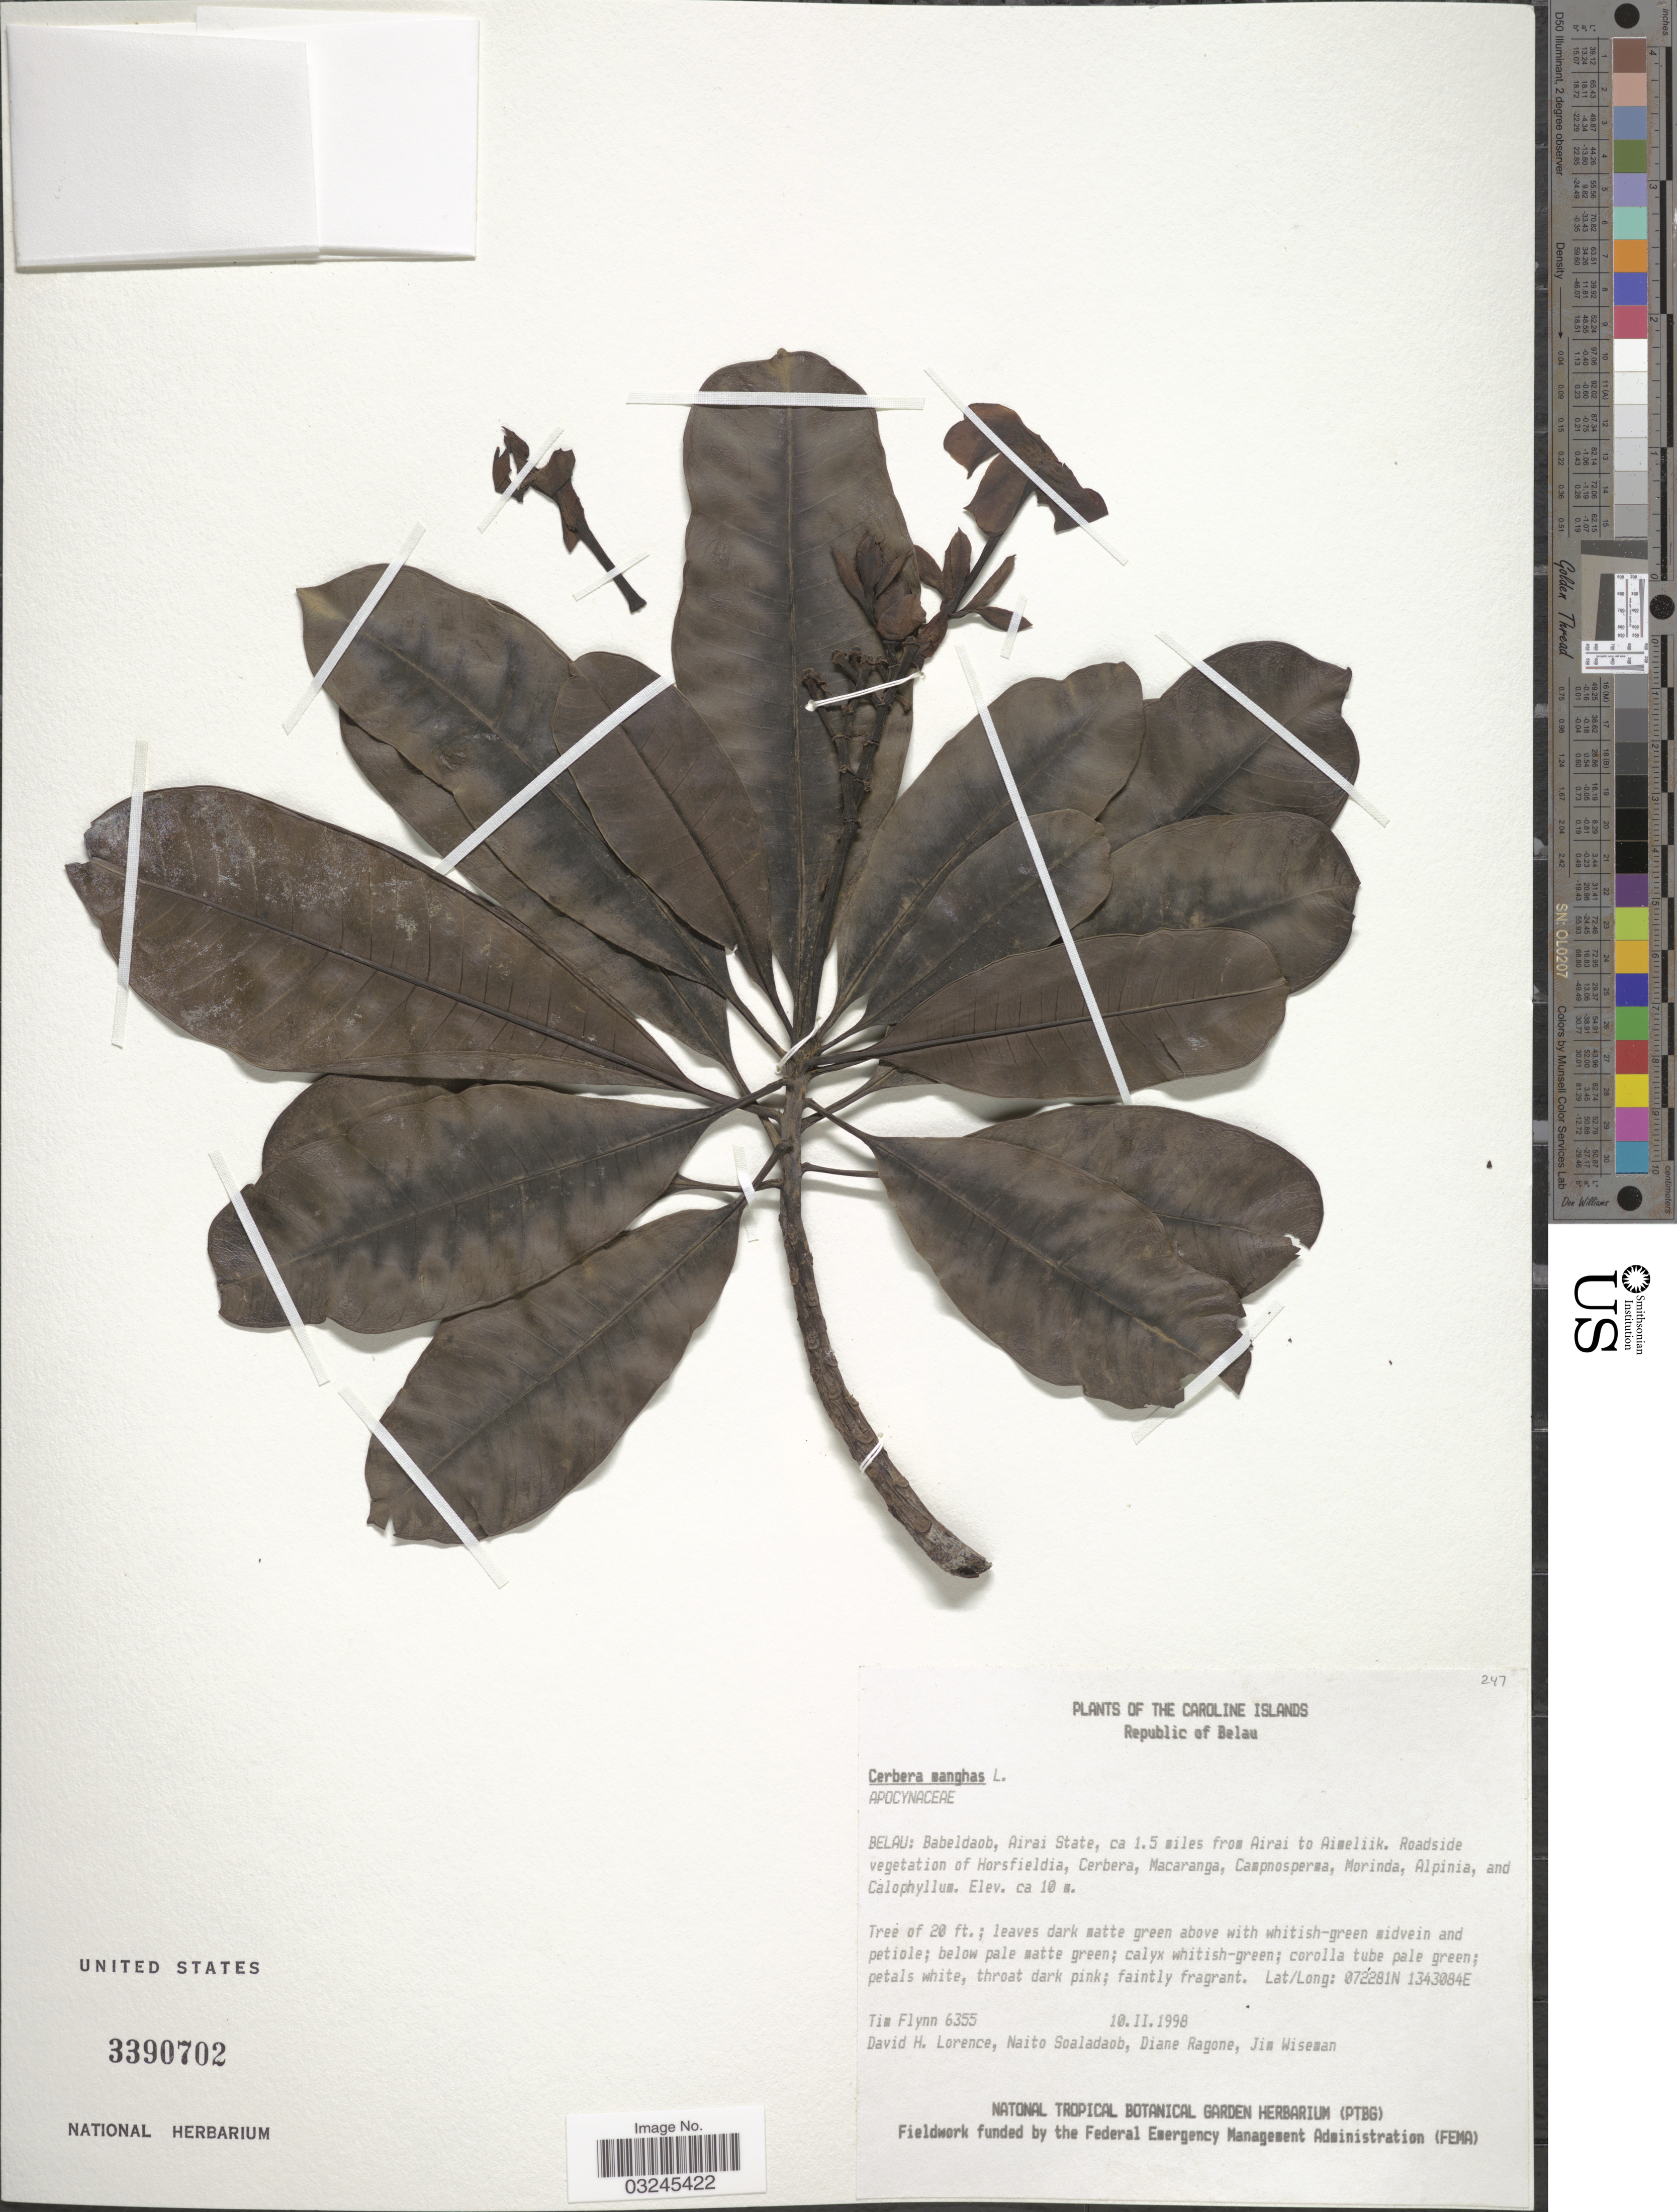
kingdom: Plantae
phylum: Tracheophyta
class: Magnoliopsida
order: Gentianales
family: Apocynaceae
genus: Cerbera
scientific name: Cerbera manghas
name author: L.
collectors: T. Flynn, D. Lorence, N. Soaladaob, D. Ragone & J. Wiseman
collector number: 6355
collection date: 1998-02-10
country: Palau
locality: The Caroline Islands. Republic of Belau. Babeldaob, Airai State, ca 1.5 miles from Airai to Aimeliik.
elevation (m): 10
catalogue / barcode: US 3390702